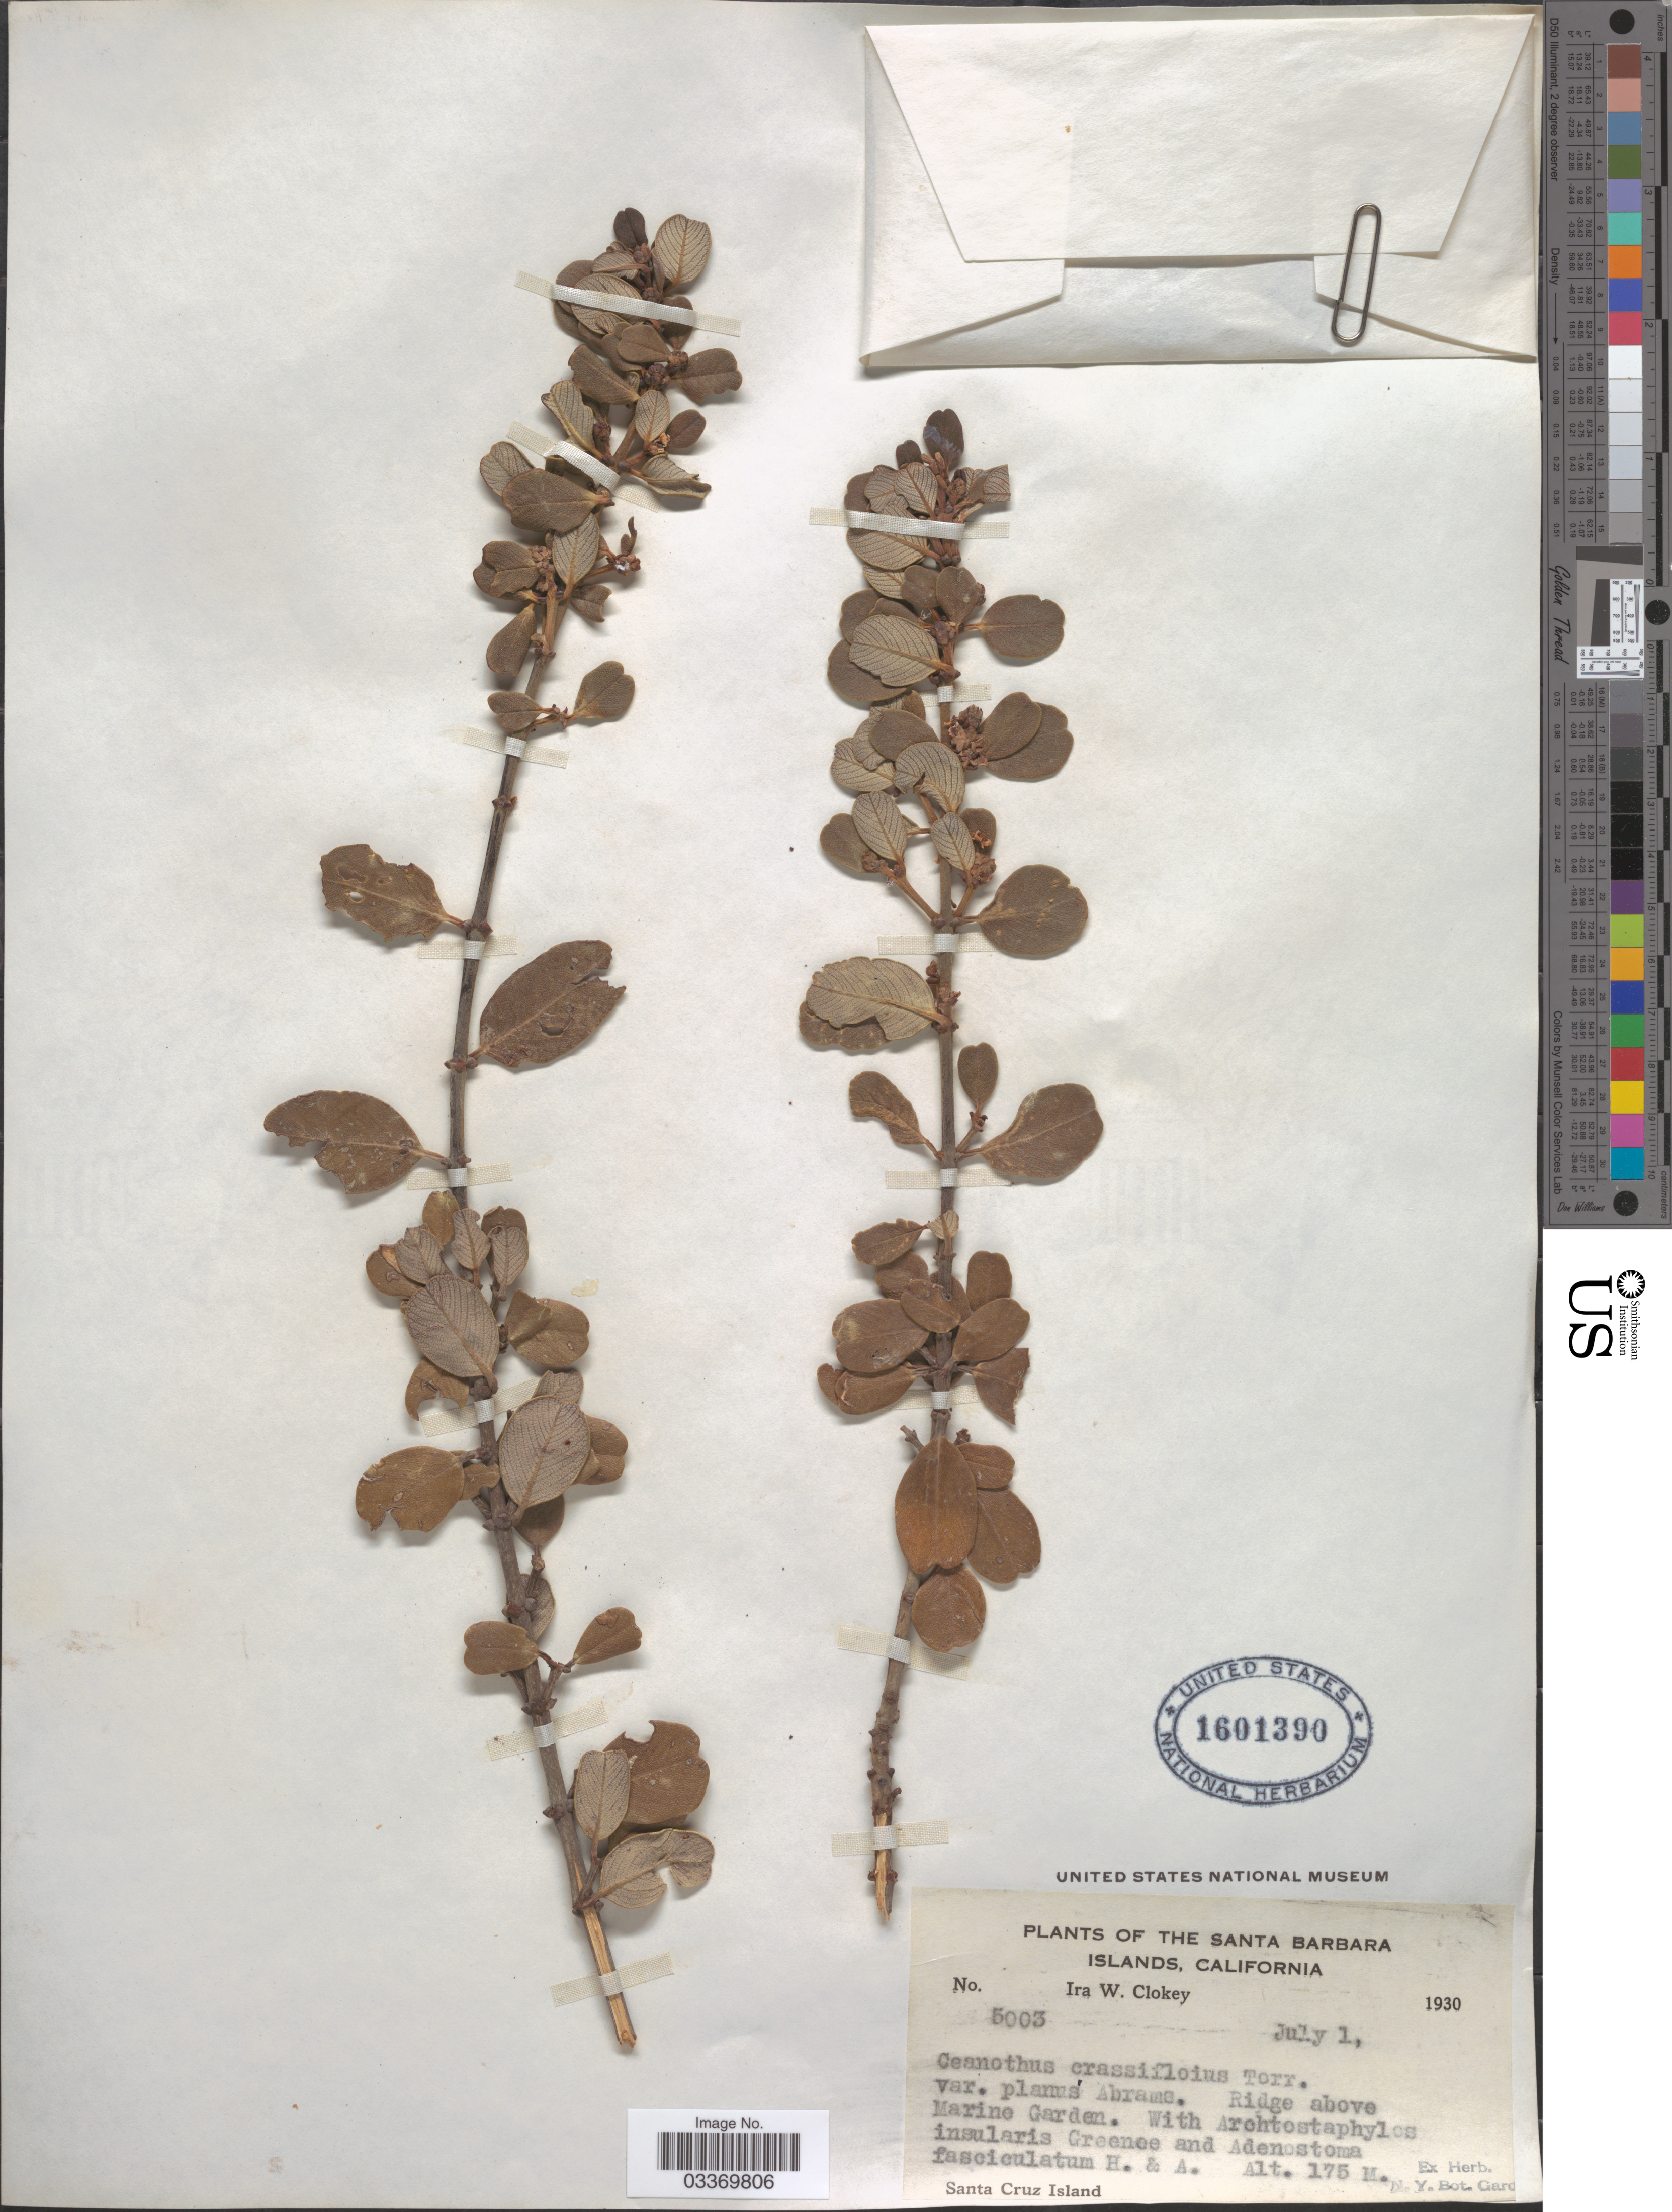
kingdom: Plantae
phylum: Tracheophyta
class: Magnoliopsida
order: Rosales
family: Rhamnaceae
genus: Ceanothus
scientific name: Ceanothus megacarpus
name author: Munz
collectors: I. W. Clokey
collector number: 5003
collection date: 1930-07-01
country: United States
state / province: California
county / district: Santa Barbara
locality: The Santa Barbara Islands. Ridge above Marine Garden. Santa Cruz Island.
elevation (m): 175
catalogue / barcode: US 1601390